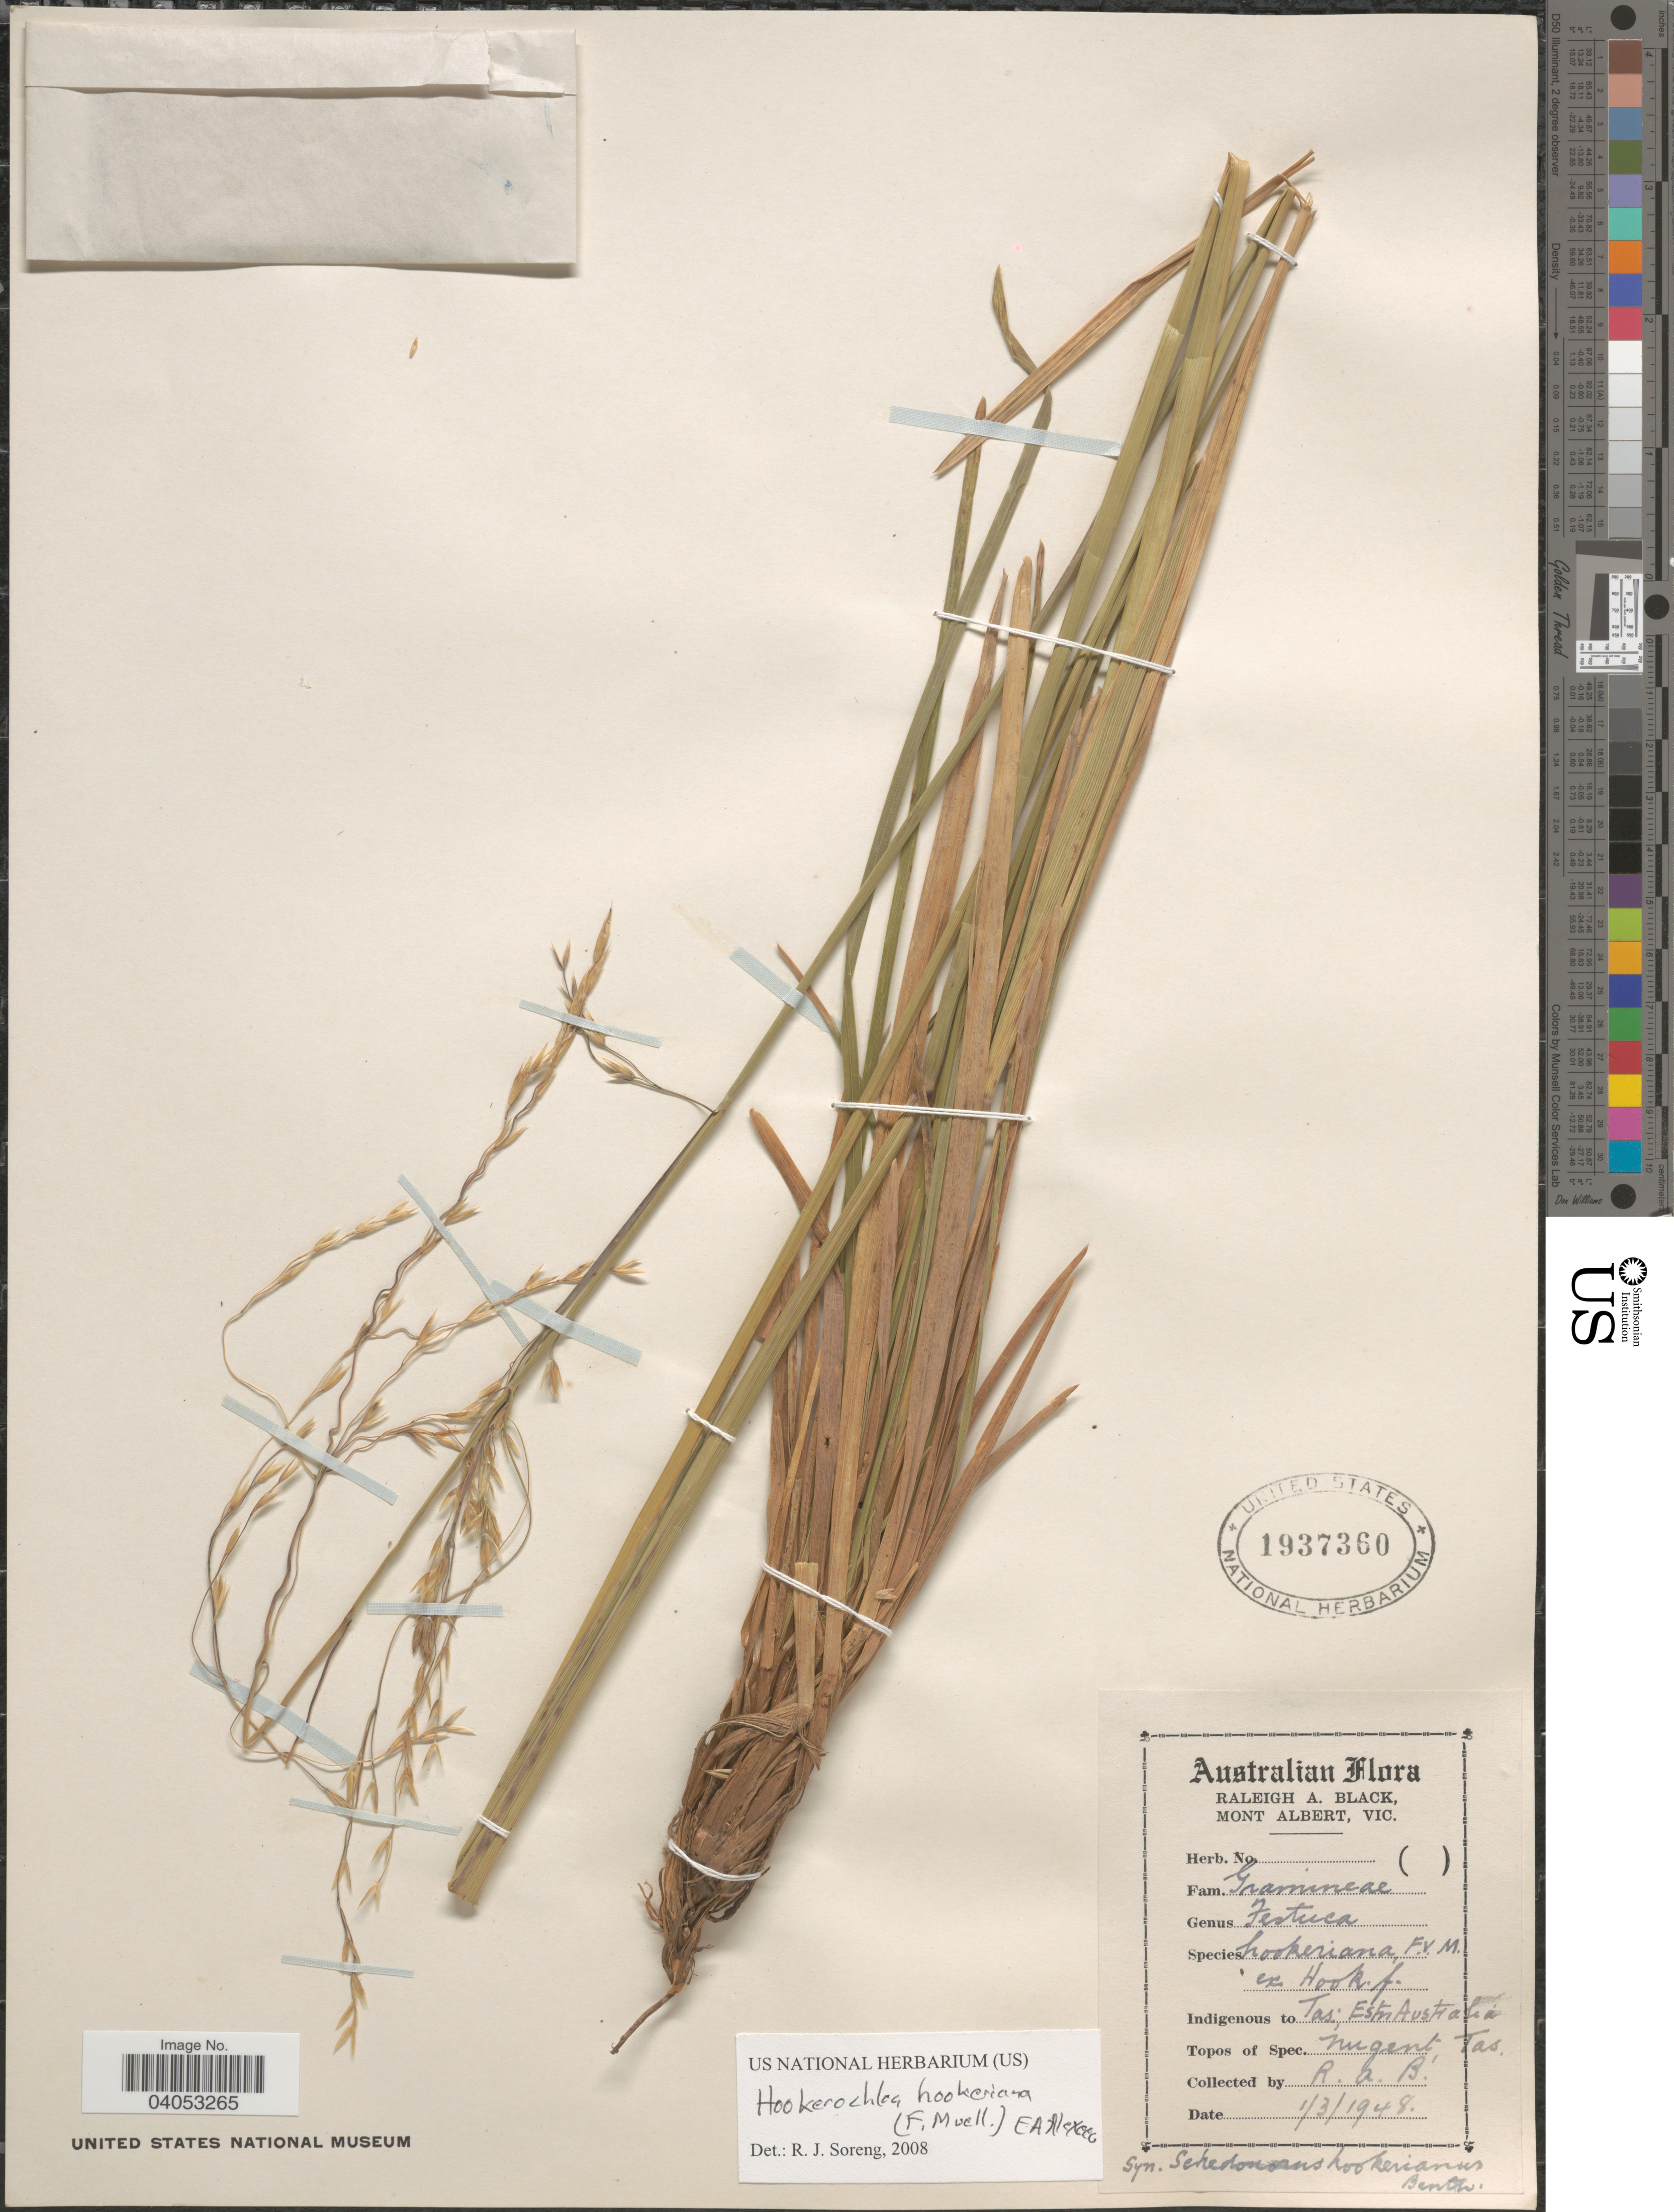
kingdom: Plantae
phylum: Tracheophyta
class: Liliopsida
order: Poales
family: Poaceae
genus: Hookerochloa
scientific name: Hookerochloa hookeriana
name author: (F. Muell. ex Hook. f.) E.B. Alexeev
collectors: R. A. Black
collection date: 1948-03-01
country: Australia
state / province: Tasmania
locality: Tas; Estn Australia. Nugent.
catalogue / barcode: US 1937360